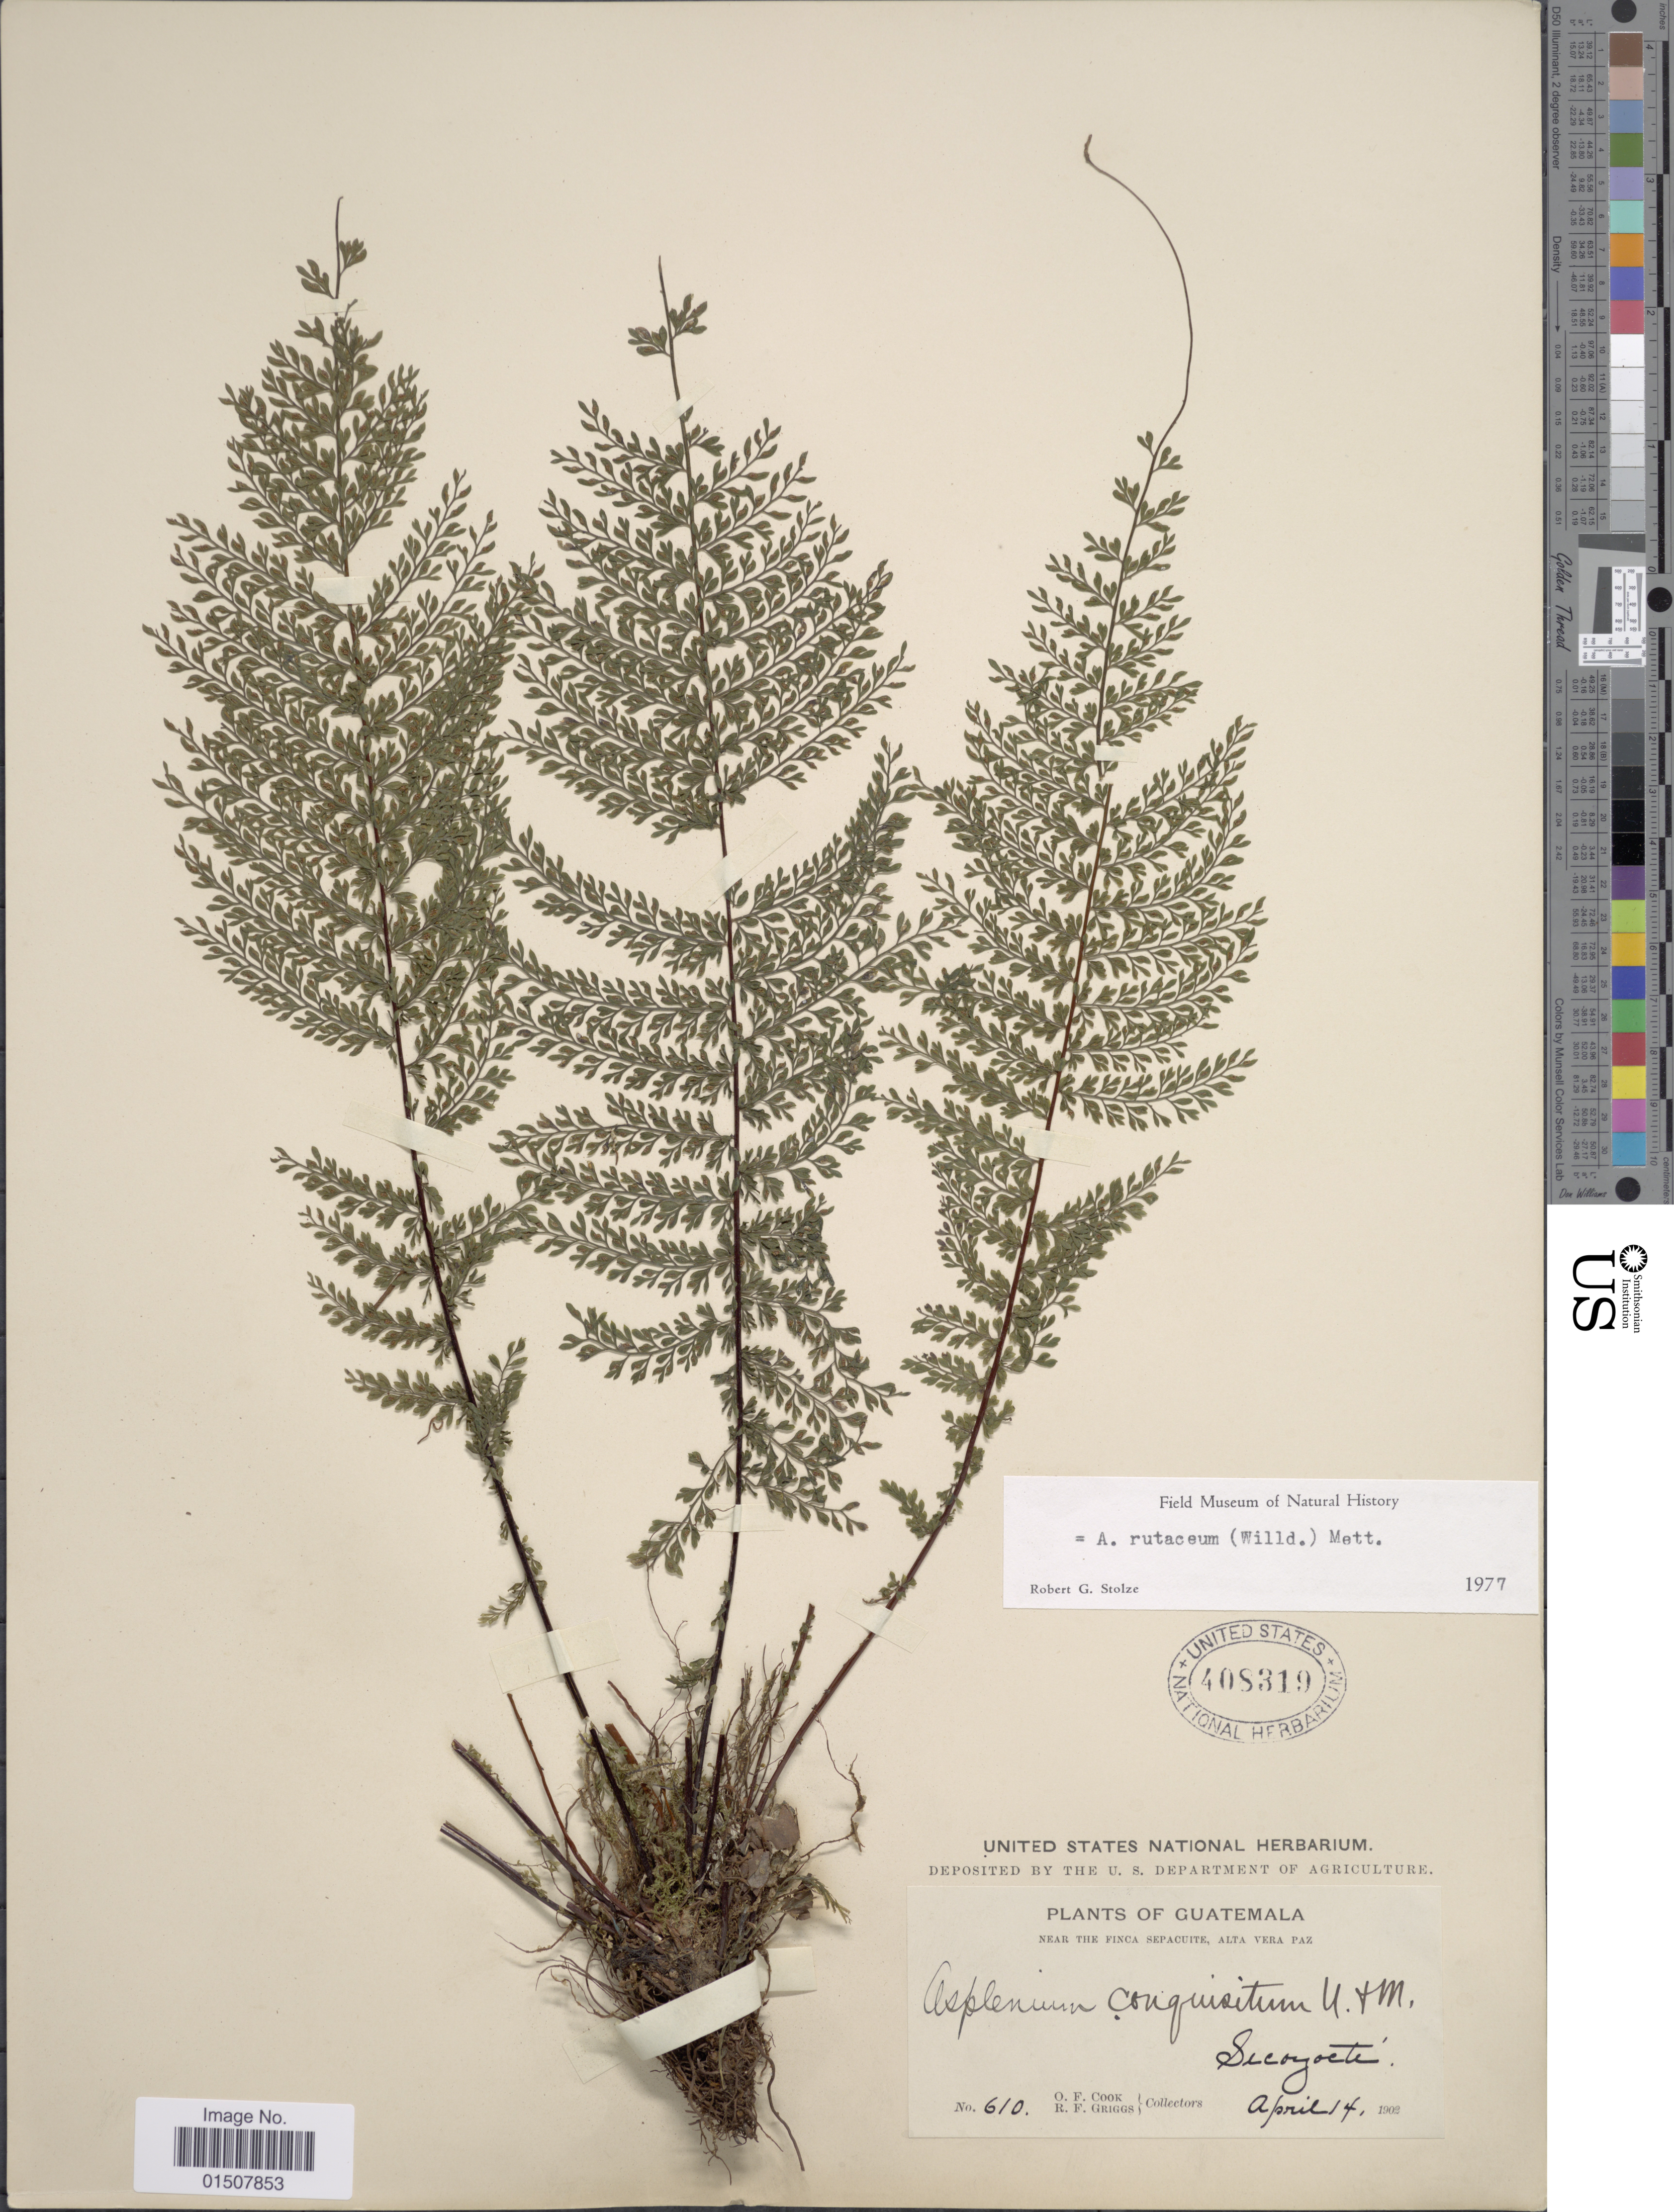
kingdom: Plantae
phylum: Tracheophyta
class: Polypodiopsida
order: Polypodiales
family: Aspleniaceae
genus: Asplenium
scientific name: Asplenium rutaceum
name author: (Willd.) Mett.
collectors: O. F. Cook & R. F. Griggs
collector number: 610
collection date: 1902-04-14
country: Guatemala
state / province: Alta Verapaz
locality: Near the Finca Sepacuite, Alta Vera Paz.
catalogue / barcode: US 408319